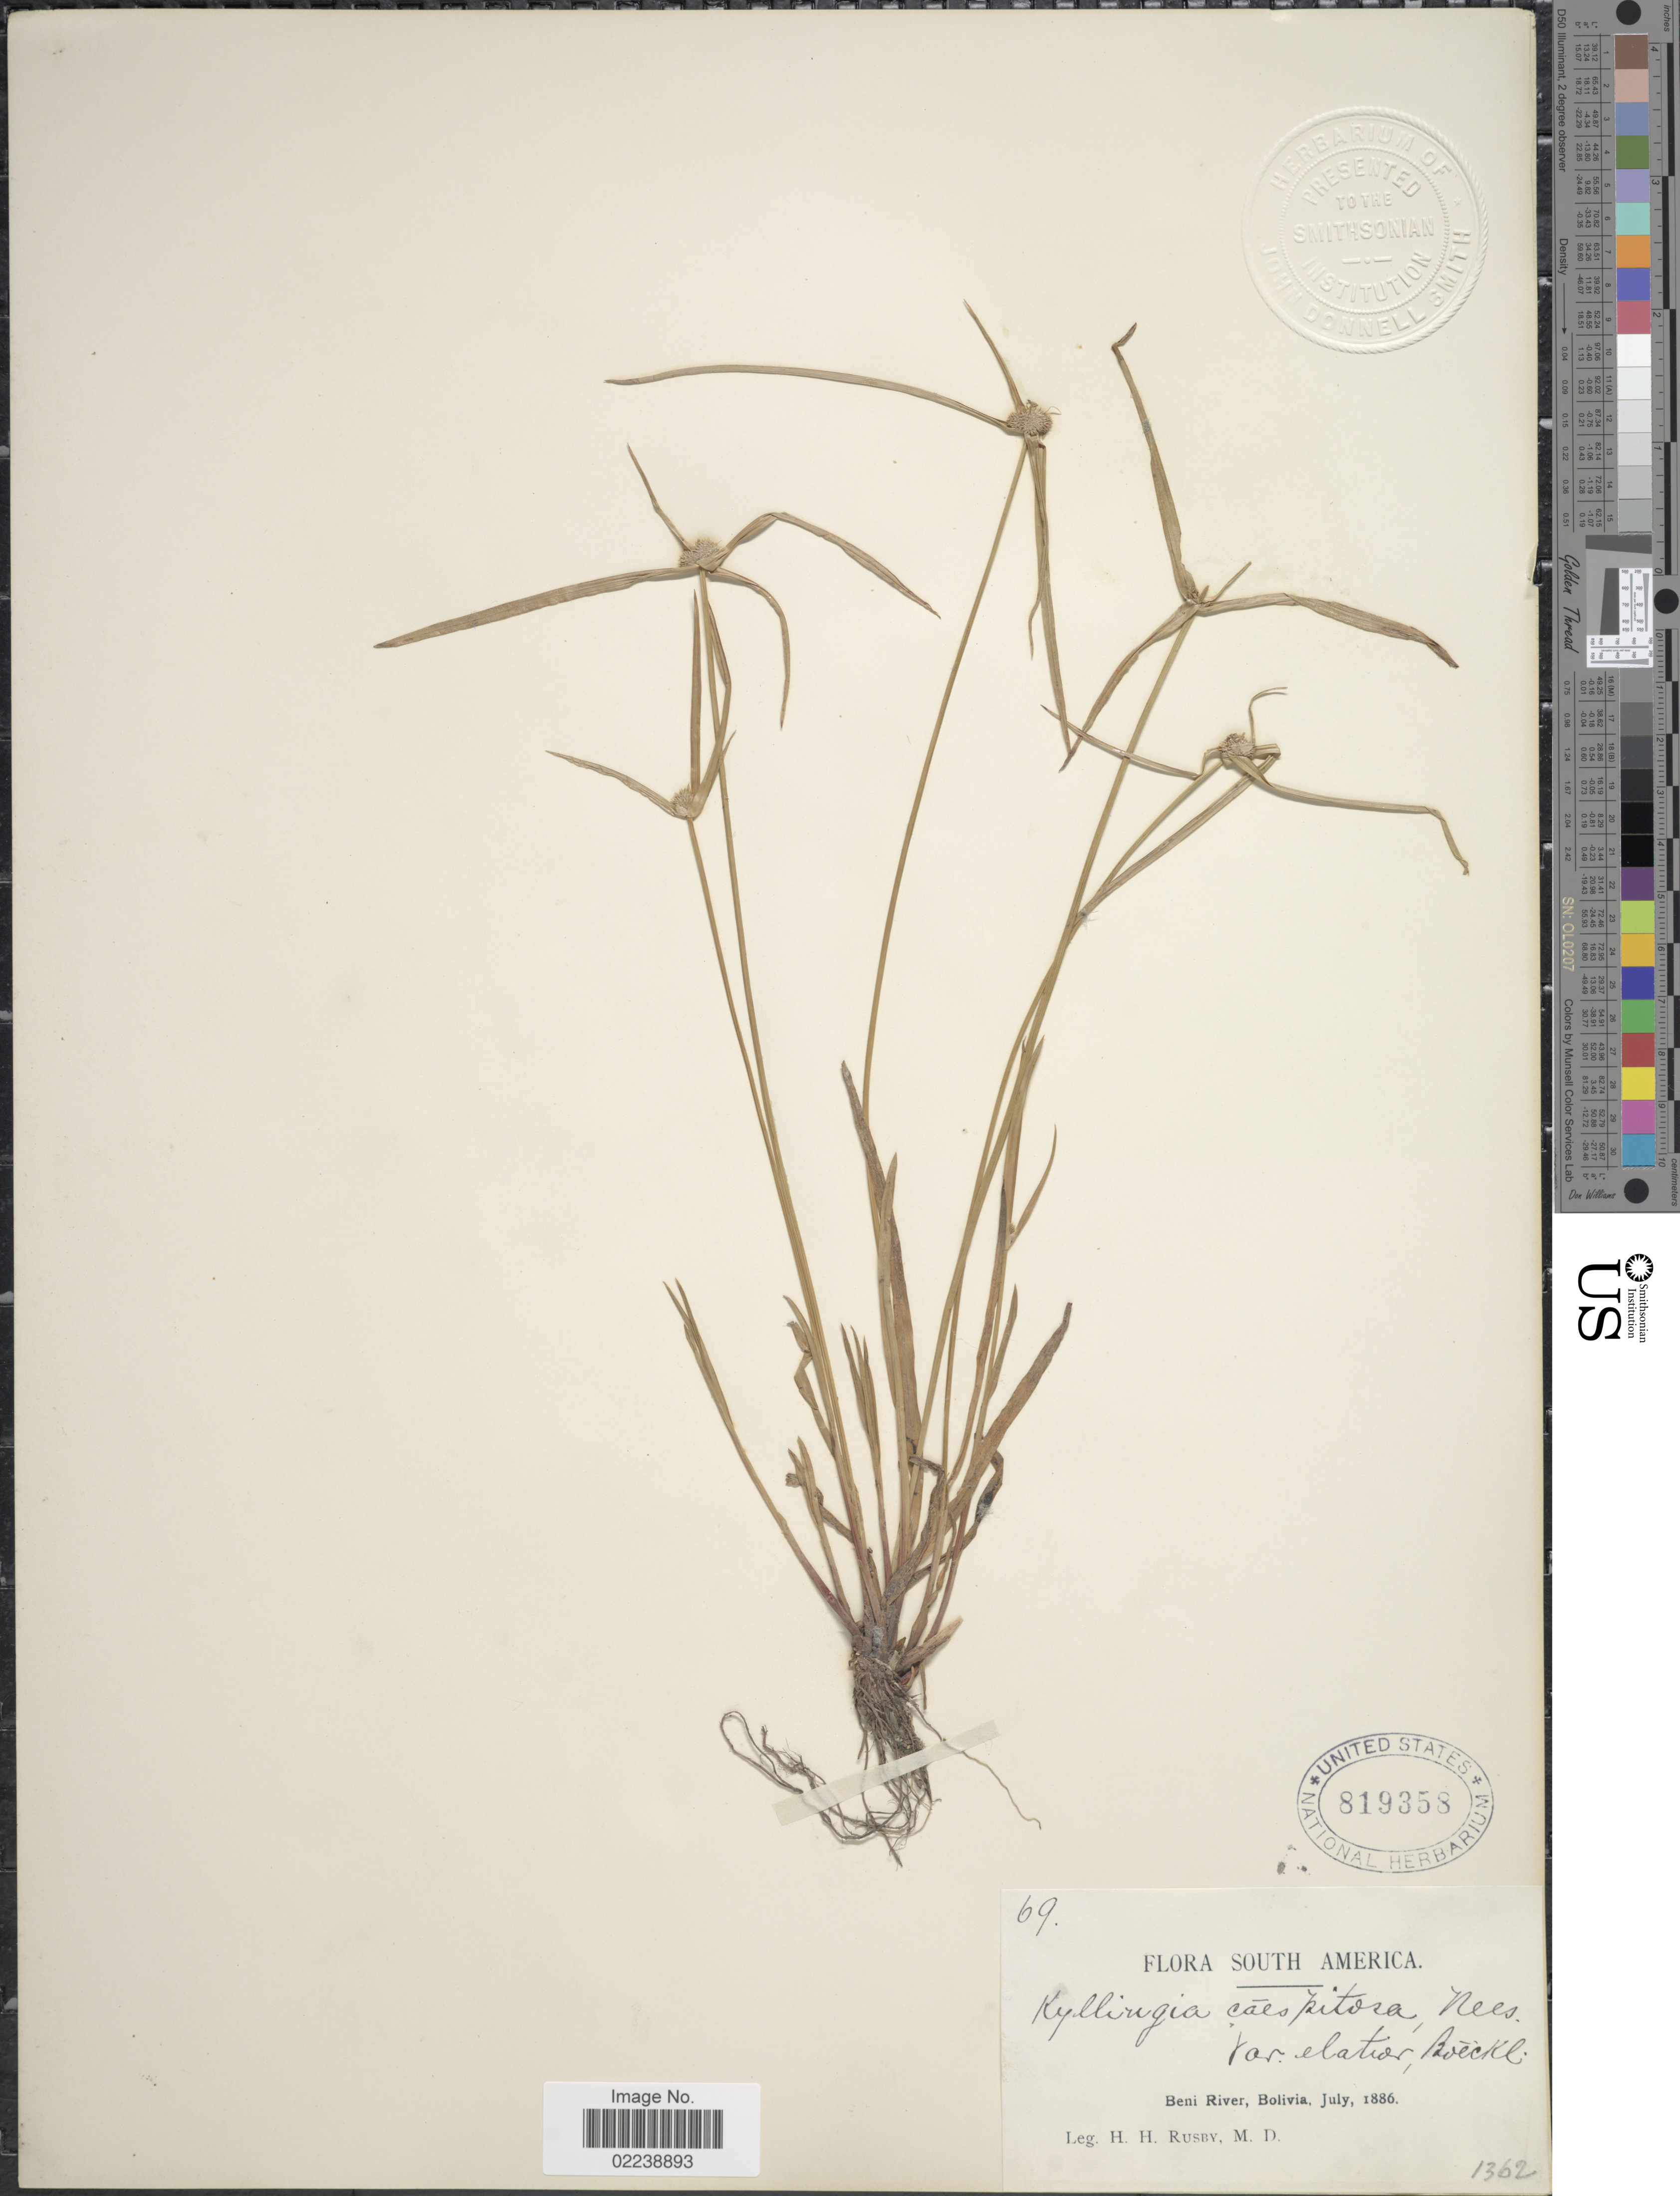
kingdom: Plantae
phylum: Tracheophyta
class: Liliopsida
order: Poales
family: Cyperaceae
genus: Cyperus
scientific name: Cyperus hortensis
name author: (Salzm. ex Steud.) Dorr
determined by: Strong, Mark T., (BOT), Smithsonian Institution - National Museum of Natural History (UNITED STATES)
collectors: H. H. Rusby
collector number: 69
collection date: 1886-07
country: Bolivia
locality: Beni River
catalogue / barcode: US 819358